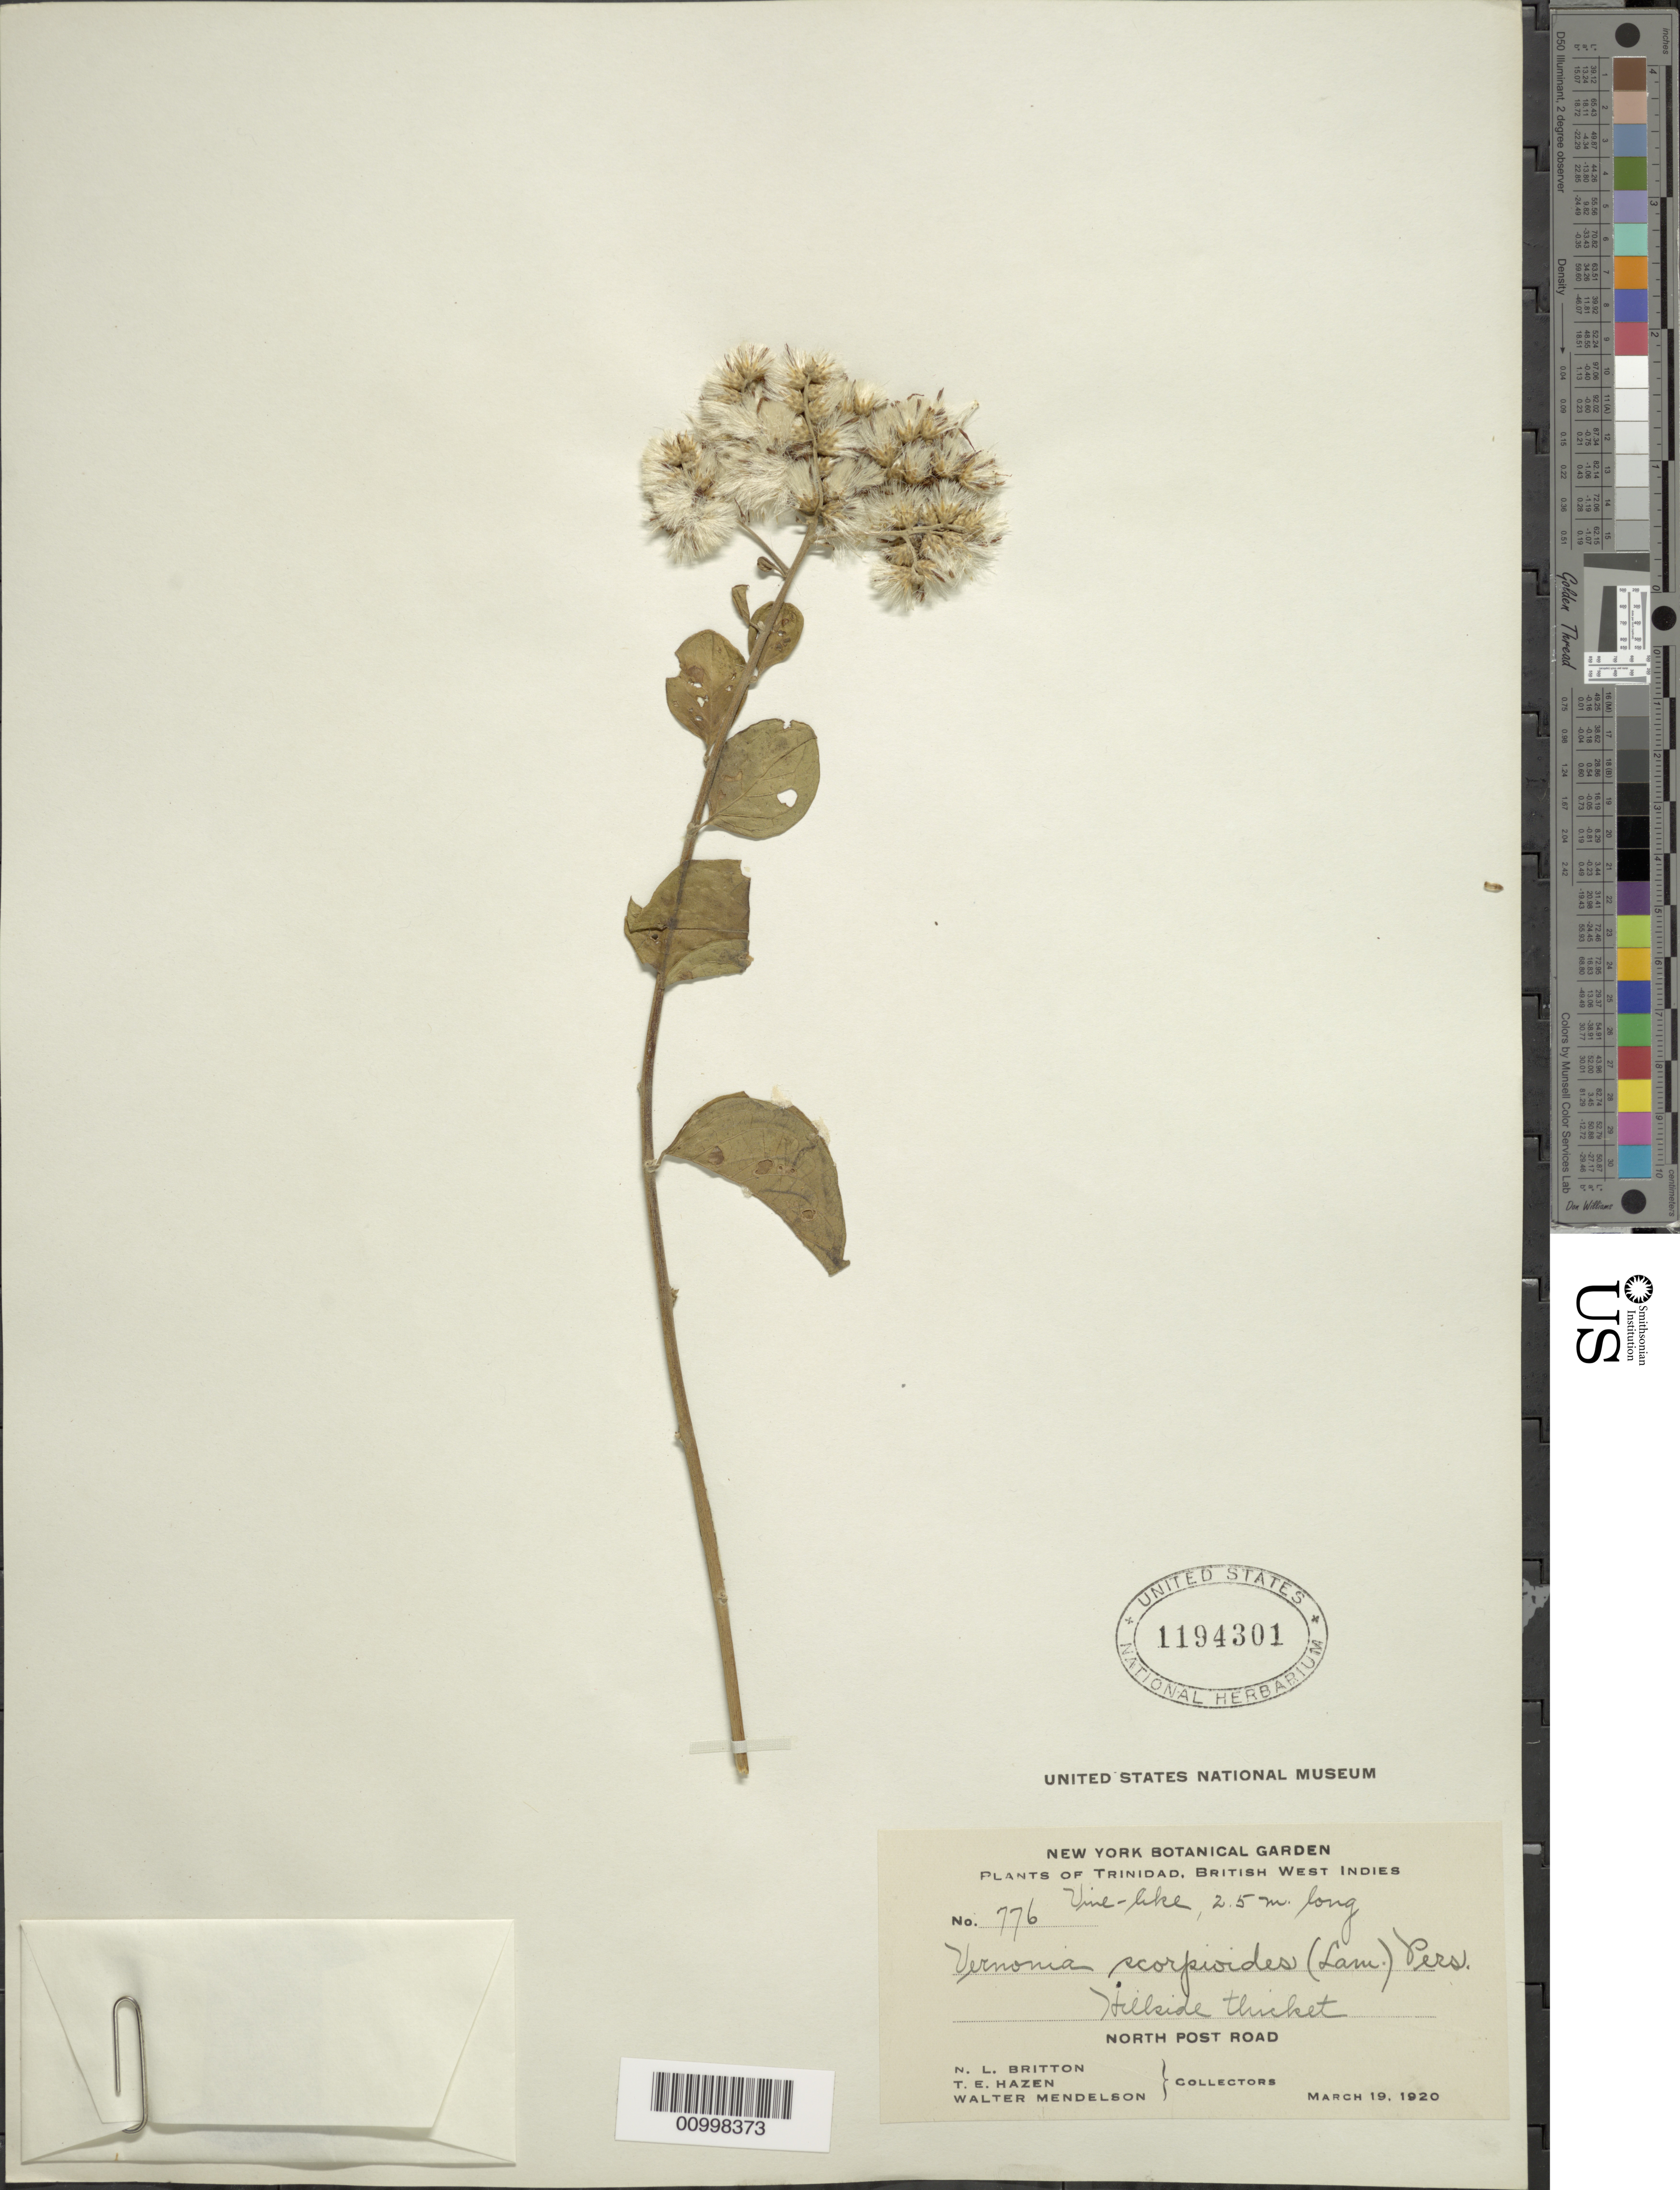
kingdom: Plantae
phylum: Tracheophyta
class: Magnoliopsida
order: Asterales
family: Asteraceae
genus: Cyrtocymura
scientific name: Cyrtocymura scorpioides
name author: (Lam.) H. Rob.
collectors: N. Britton, T. E. Hazen & W. Mendelson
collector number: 776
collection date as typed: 19 Mar 1920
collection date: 1920-03-19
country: Trinidad and Tobago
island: Trinidad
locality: North Post Road, hillside thicket.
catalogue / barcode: US 1194301